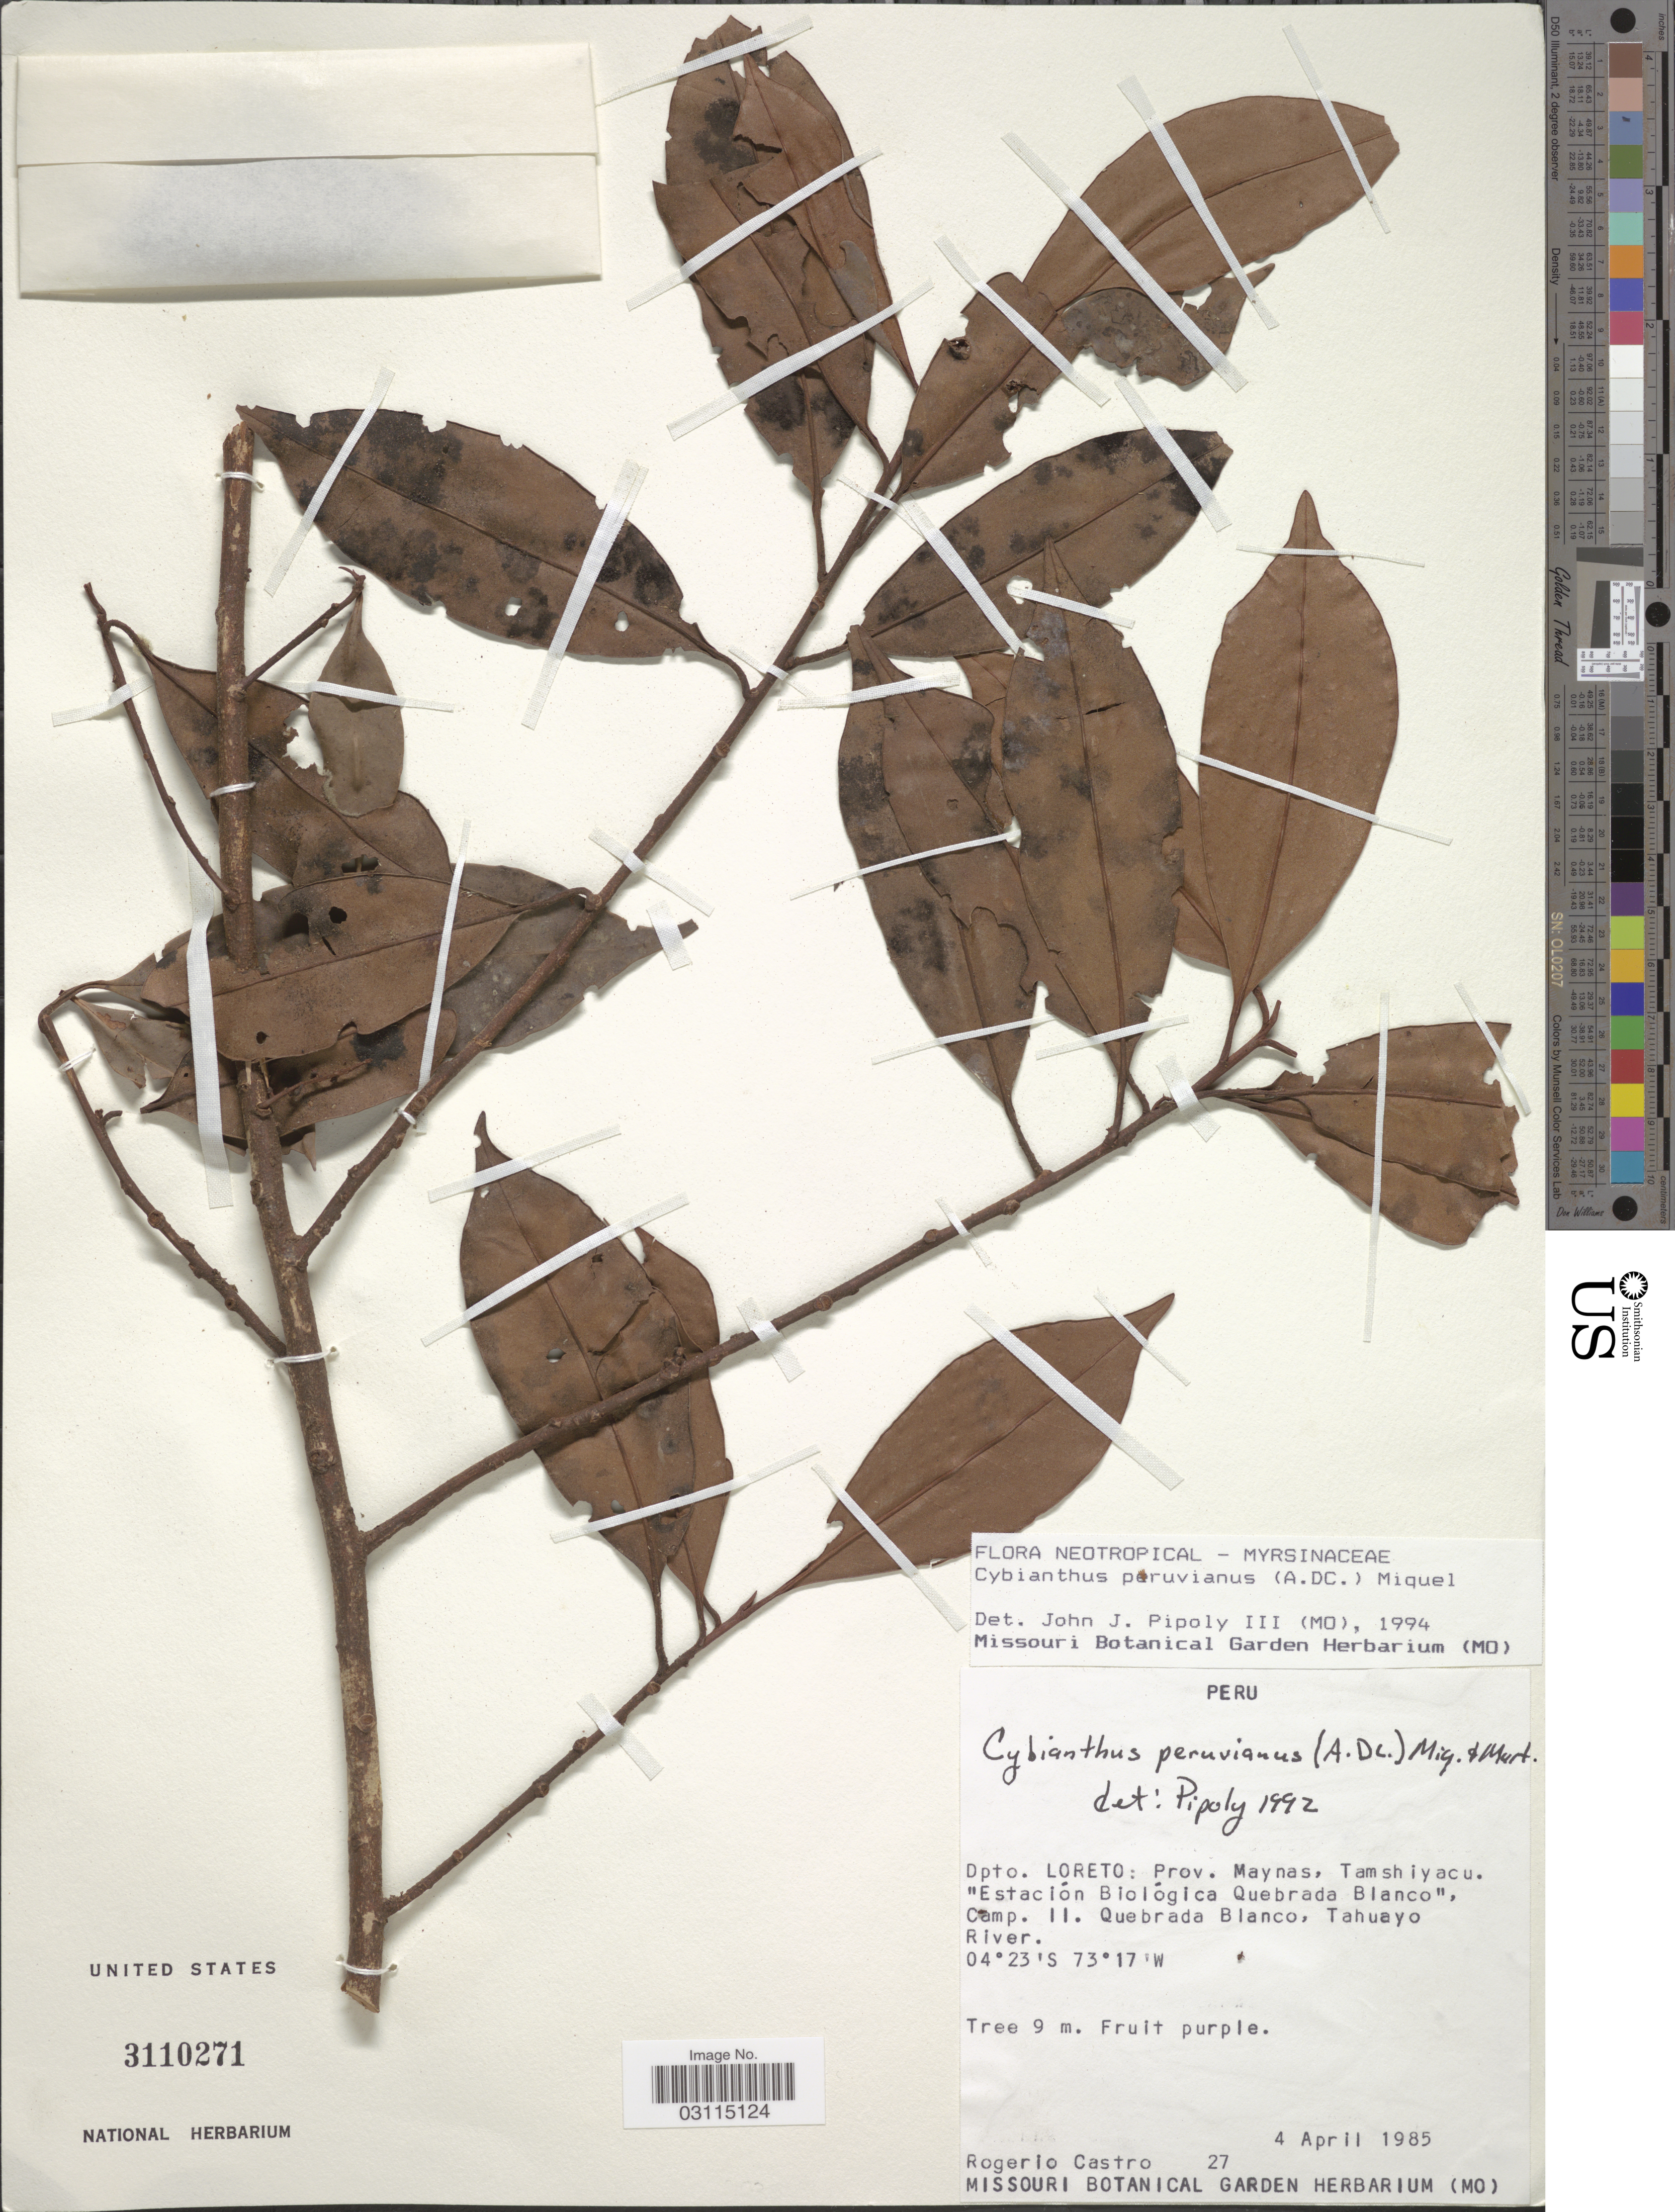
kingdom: Plantae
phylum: Tracheophyta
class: Magnoliopsida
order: Ericales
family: Primulaceae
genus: Cybianthus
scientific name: Cybianthus peruvianus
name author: (A. DC.) Miq.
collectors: R. Castro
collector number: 27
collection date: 1985-04-04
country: Peru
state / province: Loreto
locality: Dpto. Loreto: Prov. Maynas, Tamshiyacu, "Estacion Biological Quebrada Blanco", Camp. II, Quebrada Blanco, Tahuayo River.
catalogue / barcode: US 3110271